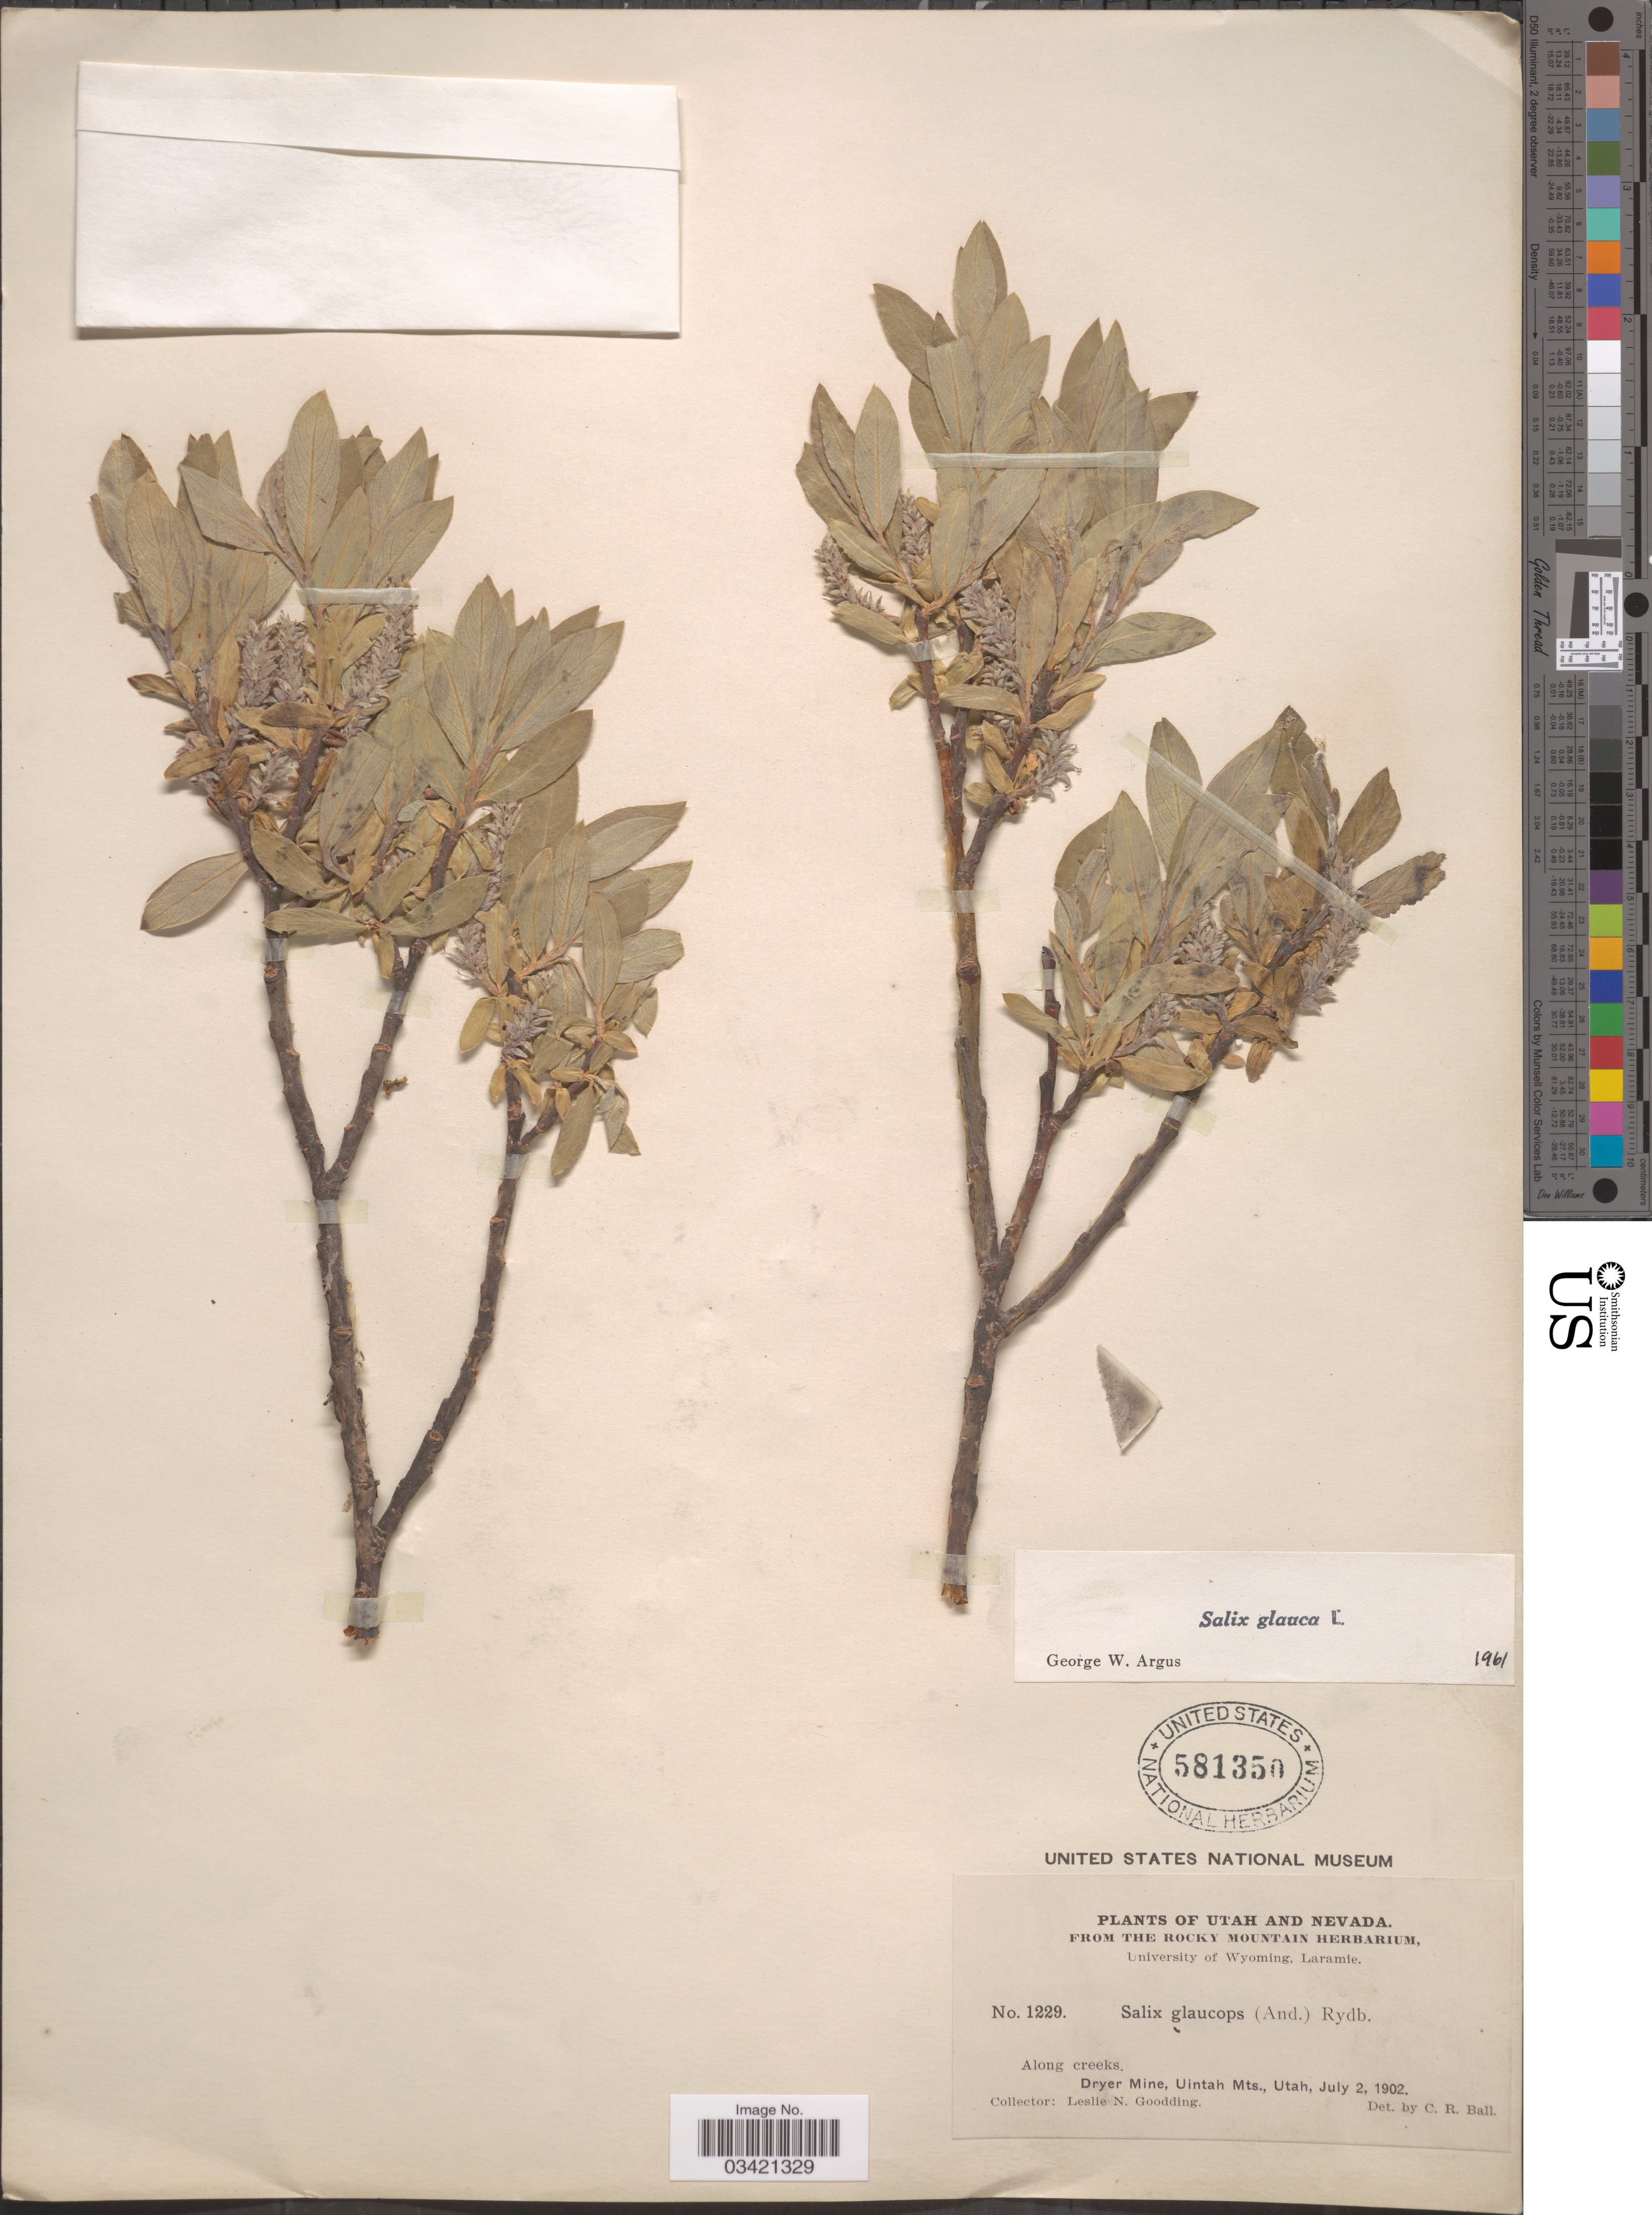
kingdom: Plantae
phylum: Tracheophyta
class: Magnoliopsida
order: Malpighiales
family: Salicaceae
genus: Salix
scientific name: Salix glauca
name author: L.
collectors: L. N. Goodding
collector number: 1229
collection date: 1902-07-02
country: United States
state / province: Utah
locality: Dryer Mine, Uintah Mts.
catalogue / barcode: US 581350